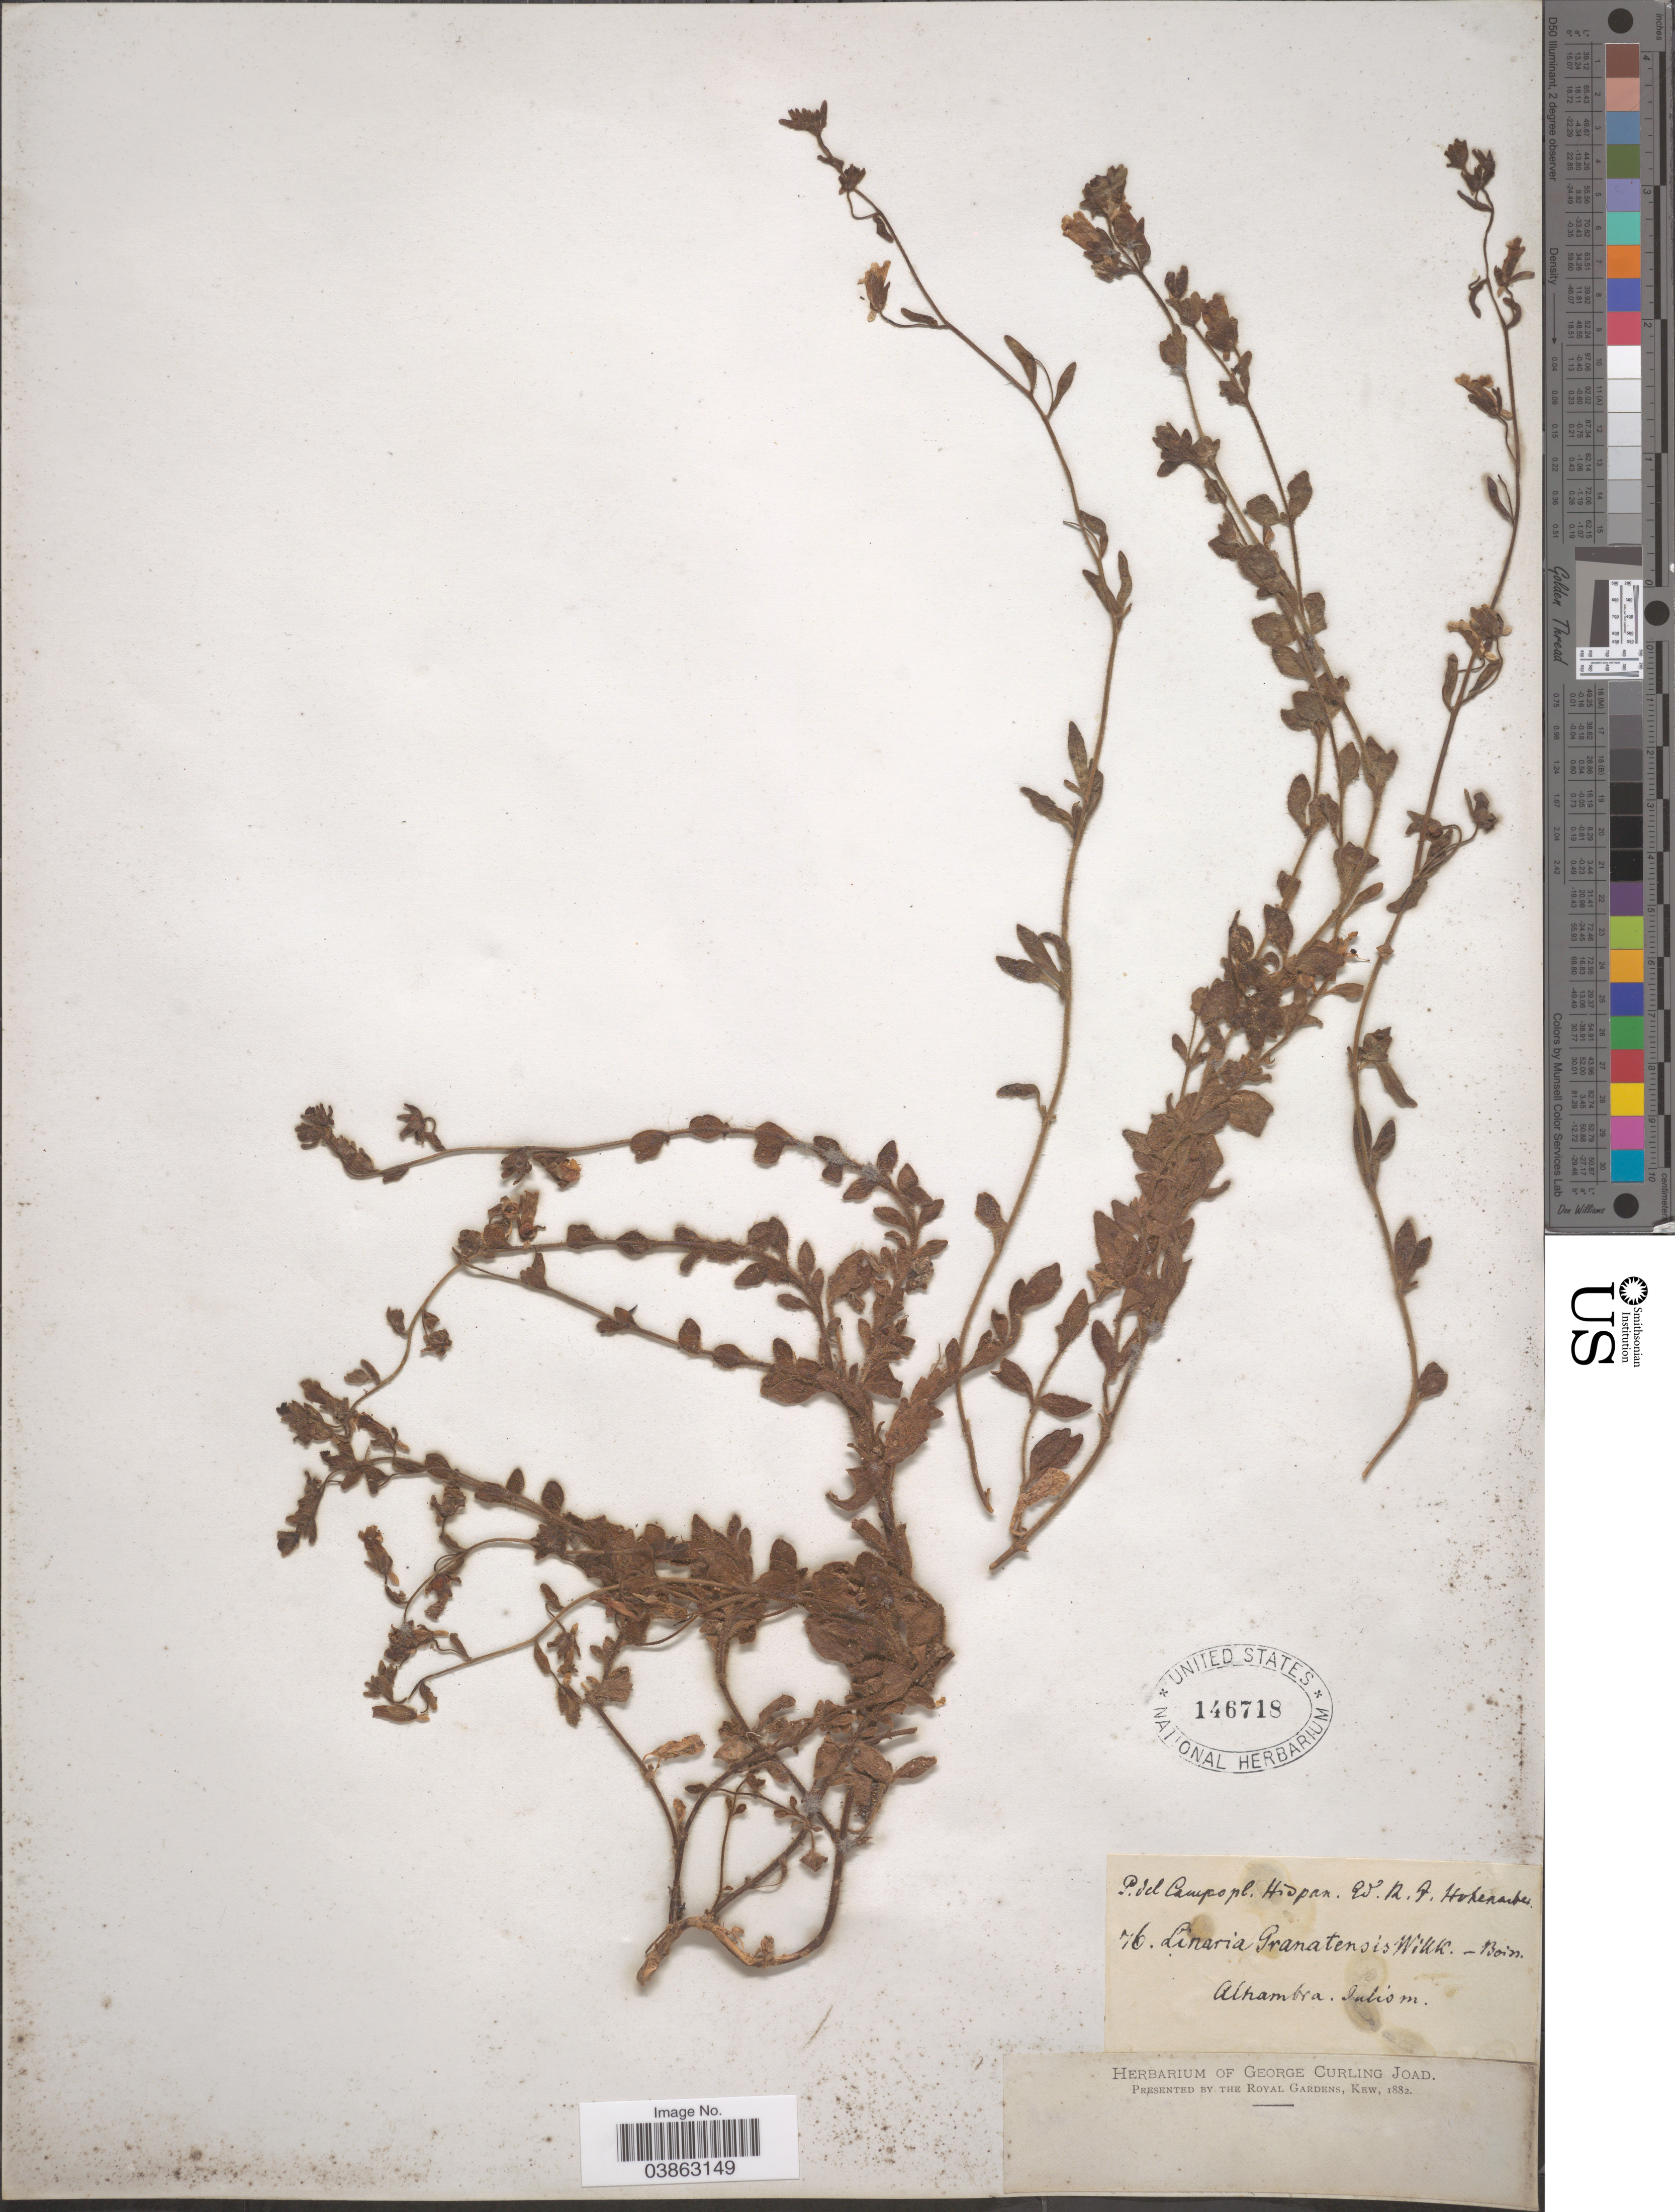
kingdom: Plantae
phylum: Tracheophyta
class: Magnoliopsida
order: Lamiales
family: Plantaginaceae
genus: Linaria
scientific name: Linaria granatensis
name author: Willk.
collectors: R. F. Hohenacker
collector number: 76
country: Spain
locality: P. del Campo. [unsure placement] Hispan.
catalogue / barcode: US 146718